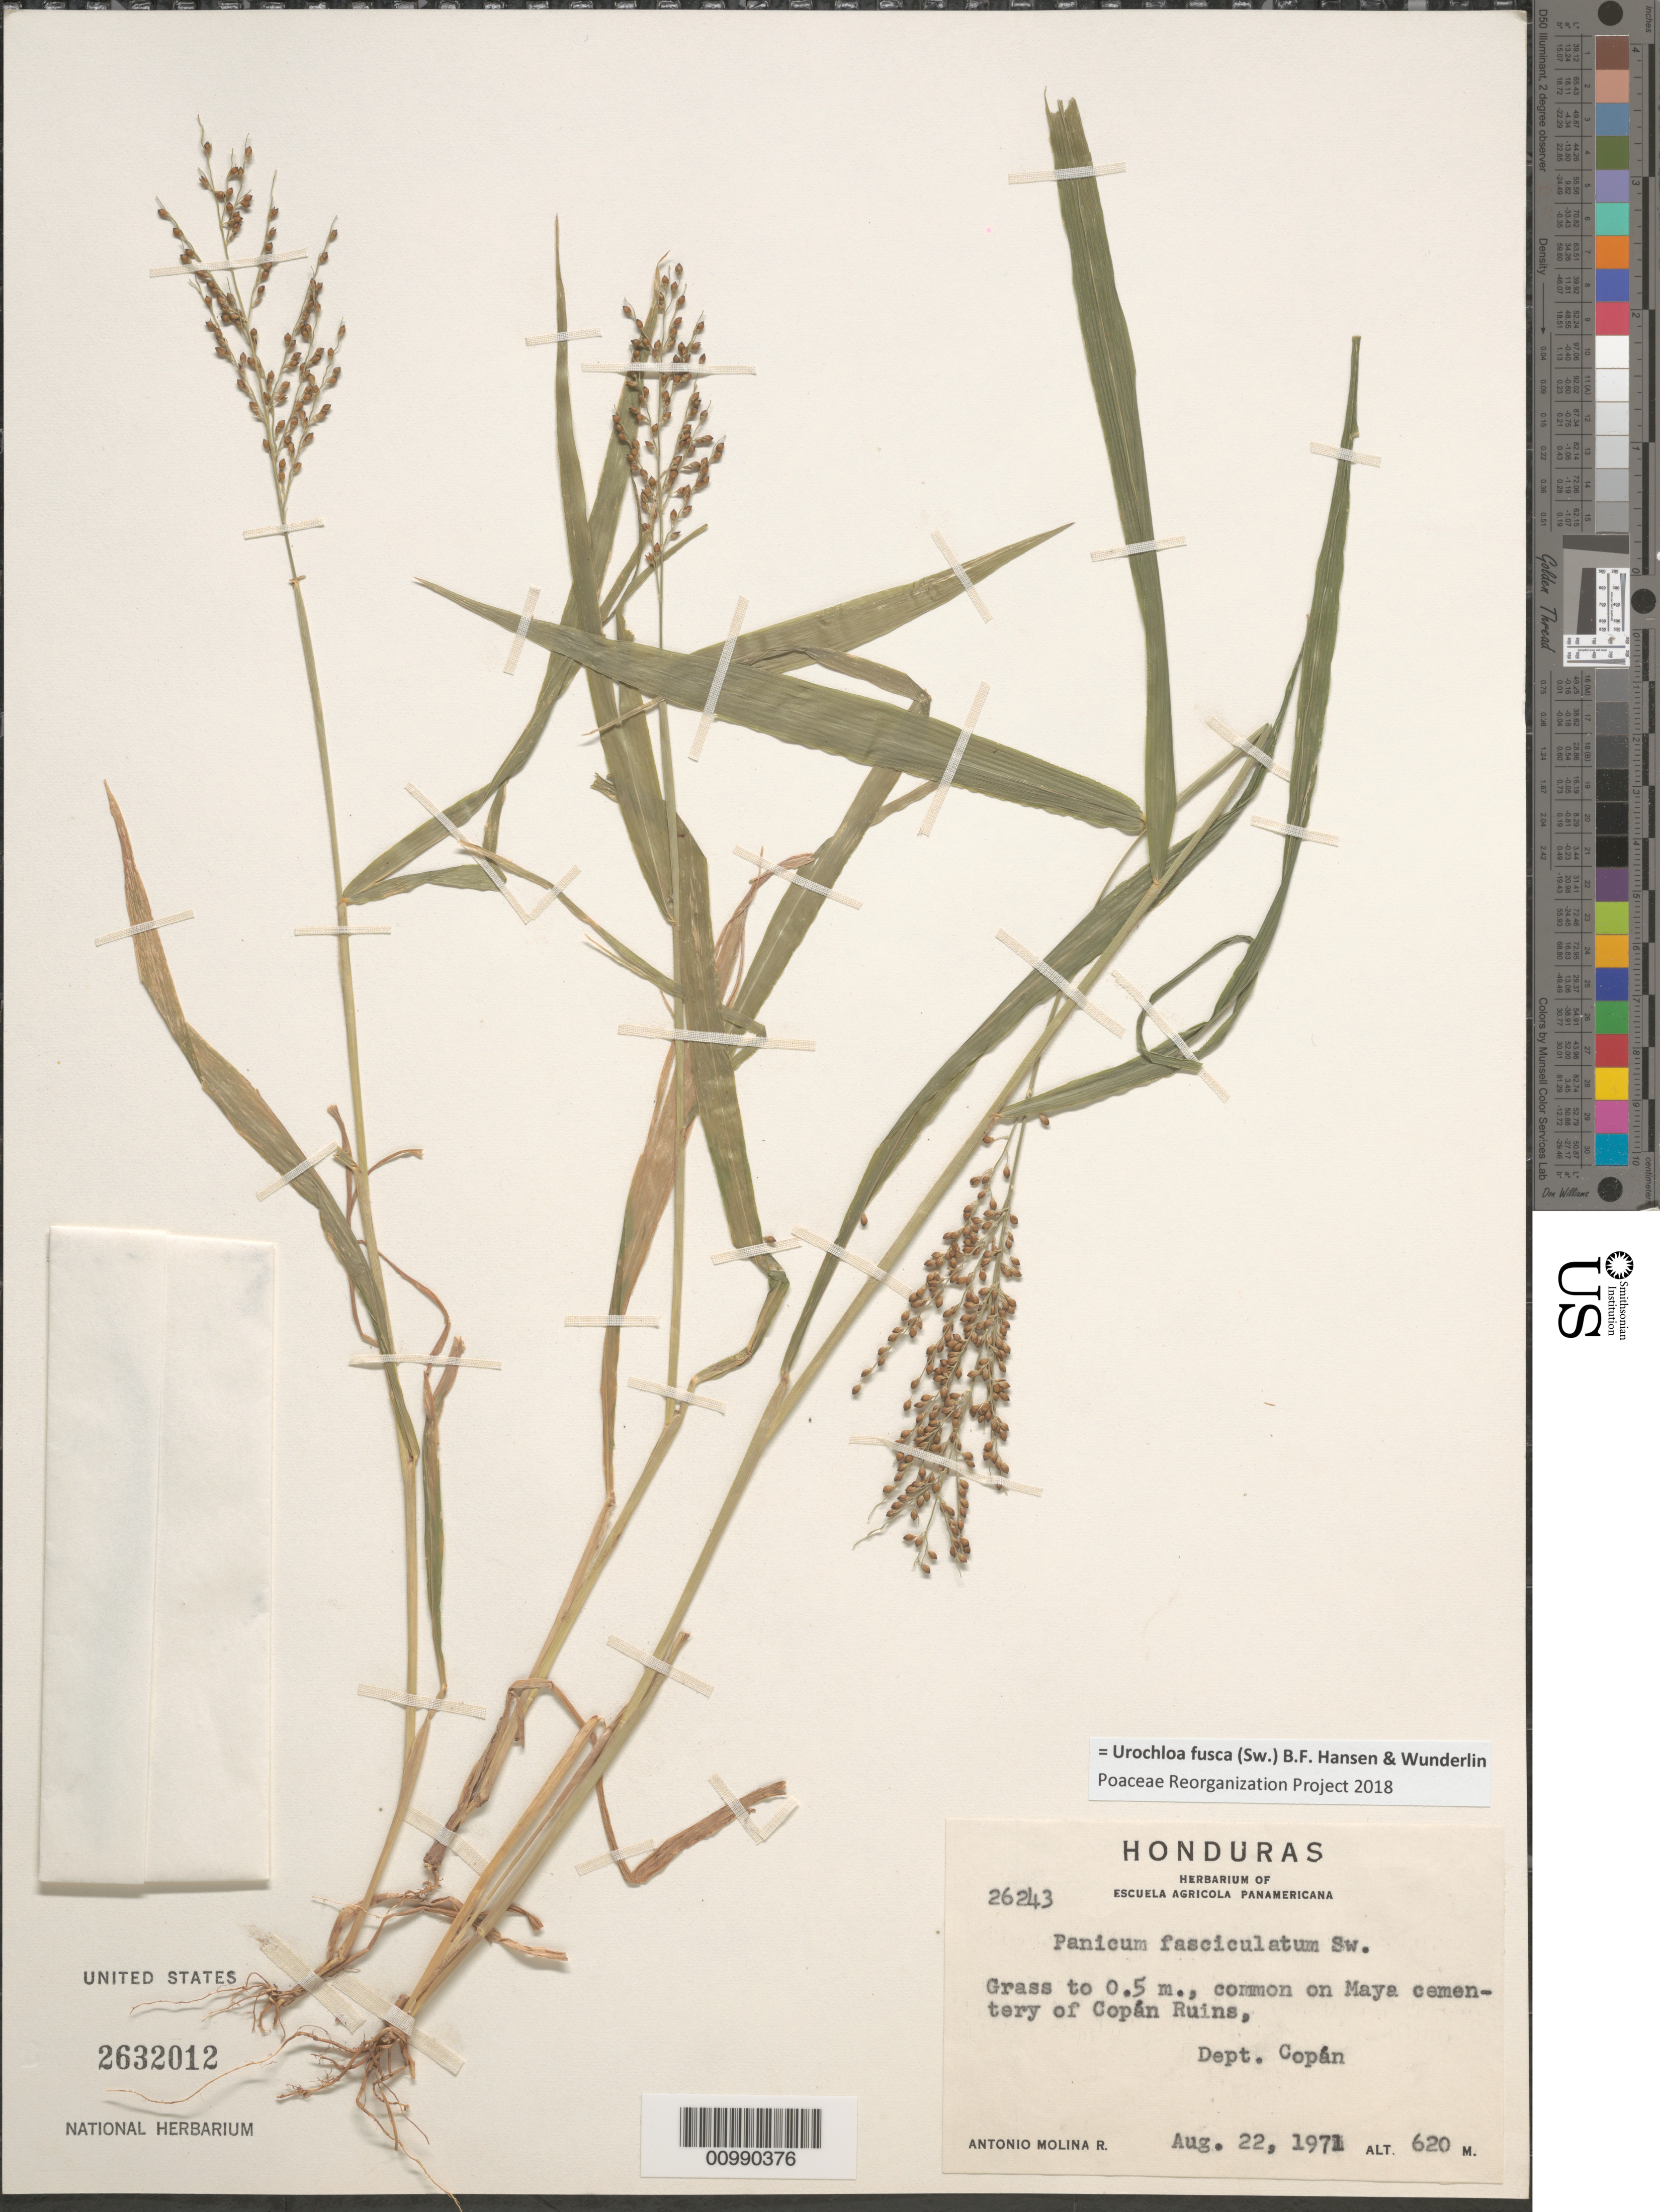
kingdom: Plantae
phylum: Tracheophyta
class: Liliopsida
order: Poales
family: Poaceae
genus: Brachiaria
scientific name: Brachiaria fasciculata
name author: (Sw.) Parodi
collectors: A. Molina R.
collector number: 26243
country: Honduras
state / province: Copán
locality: Maya cemetery of Copan Ruins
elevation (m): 620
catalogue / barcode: US 2632012